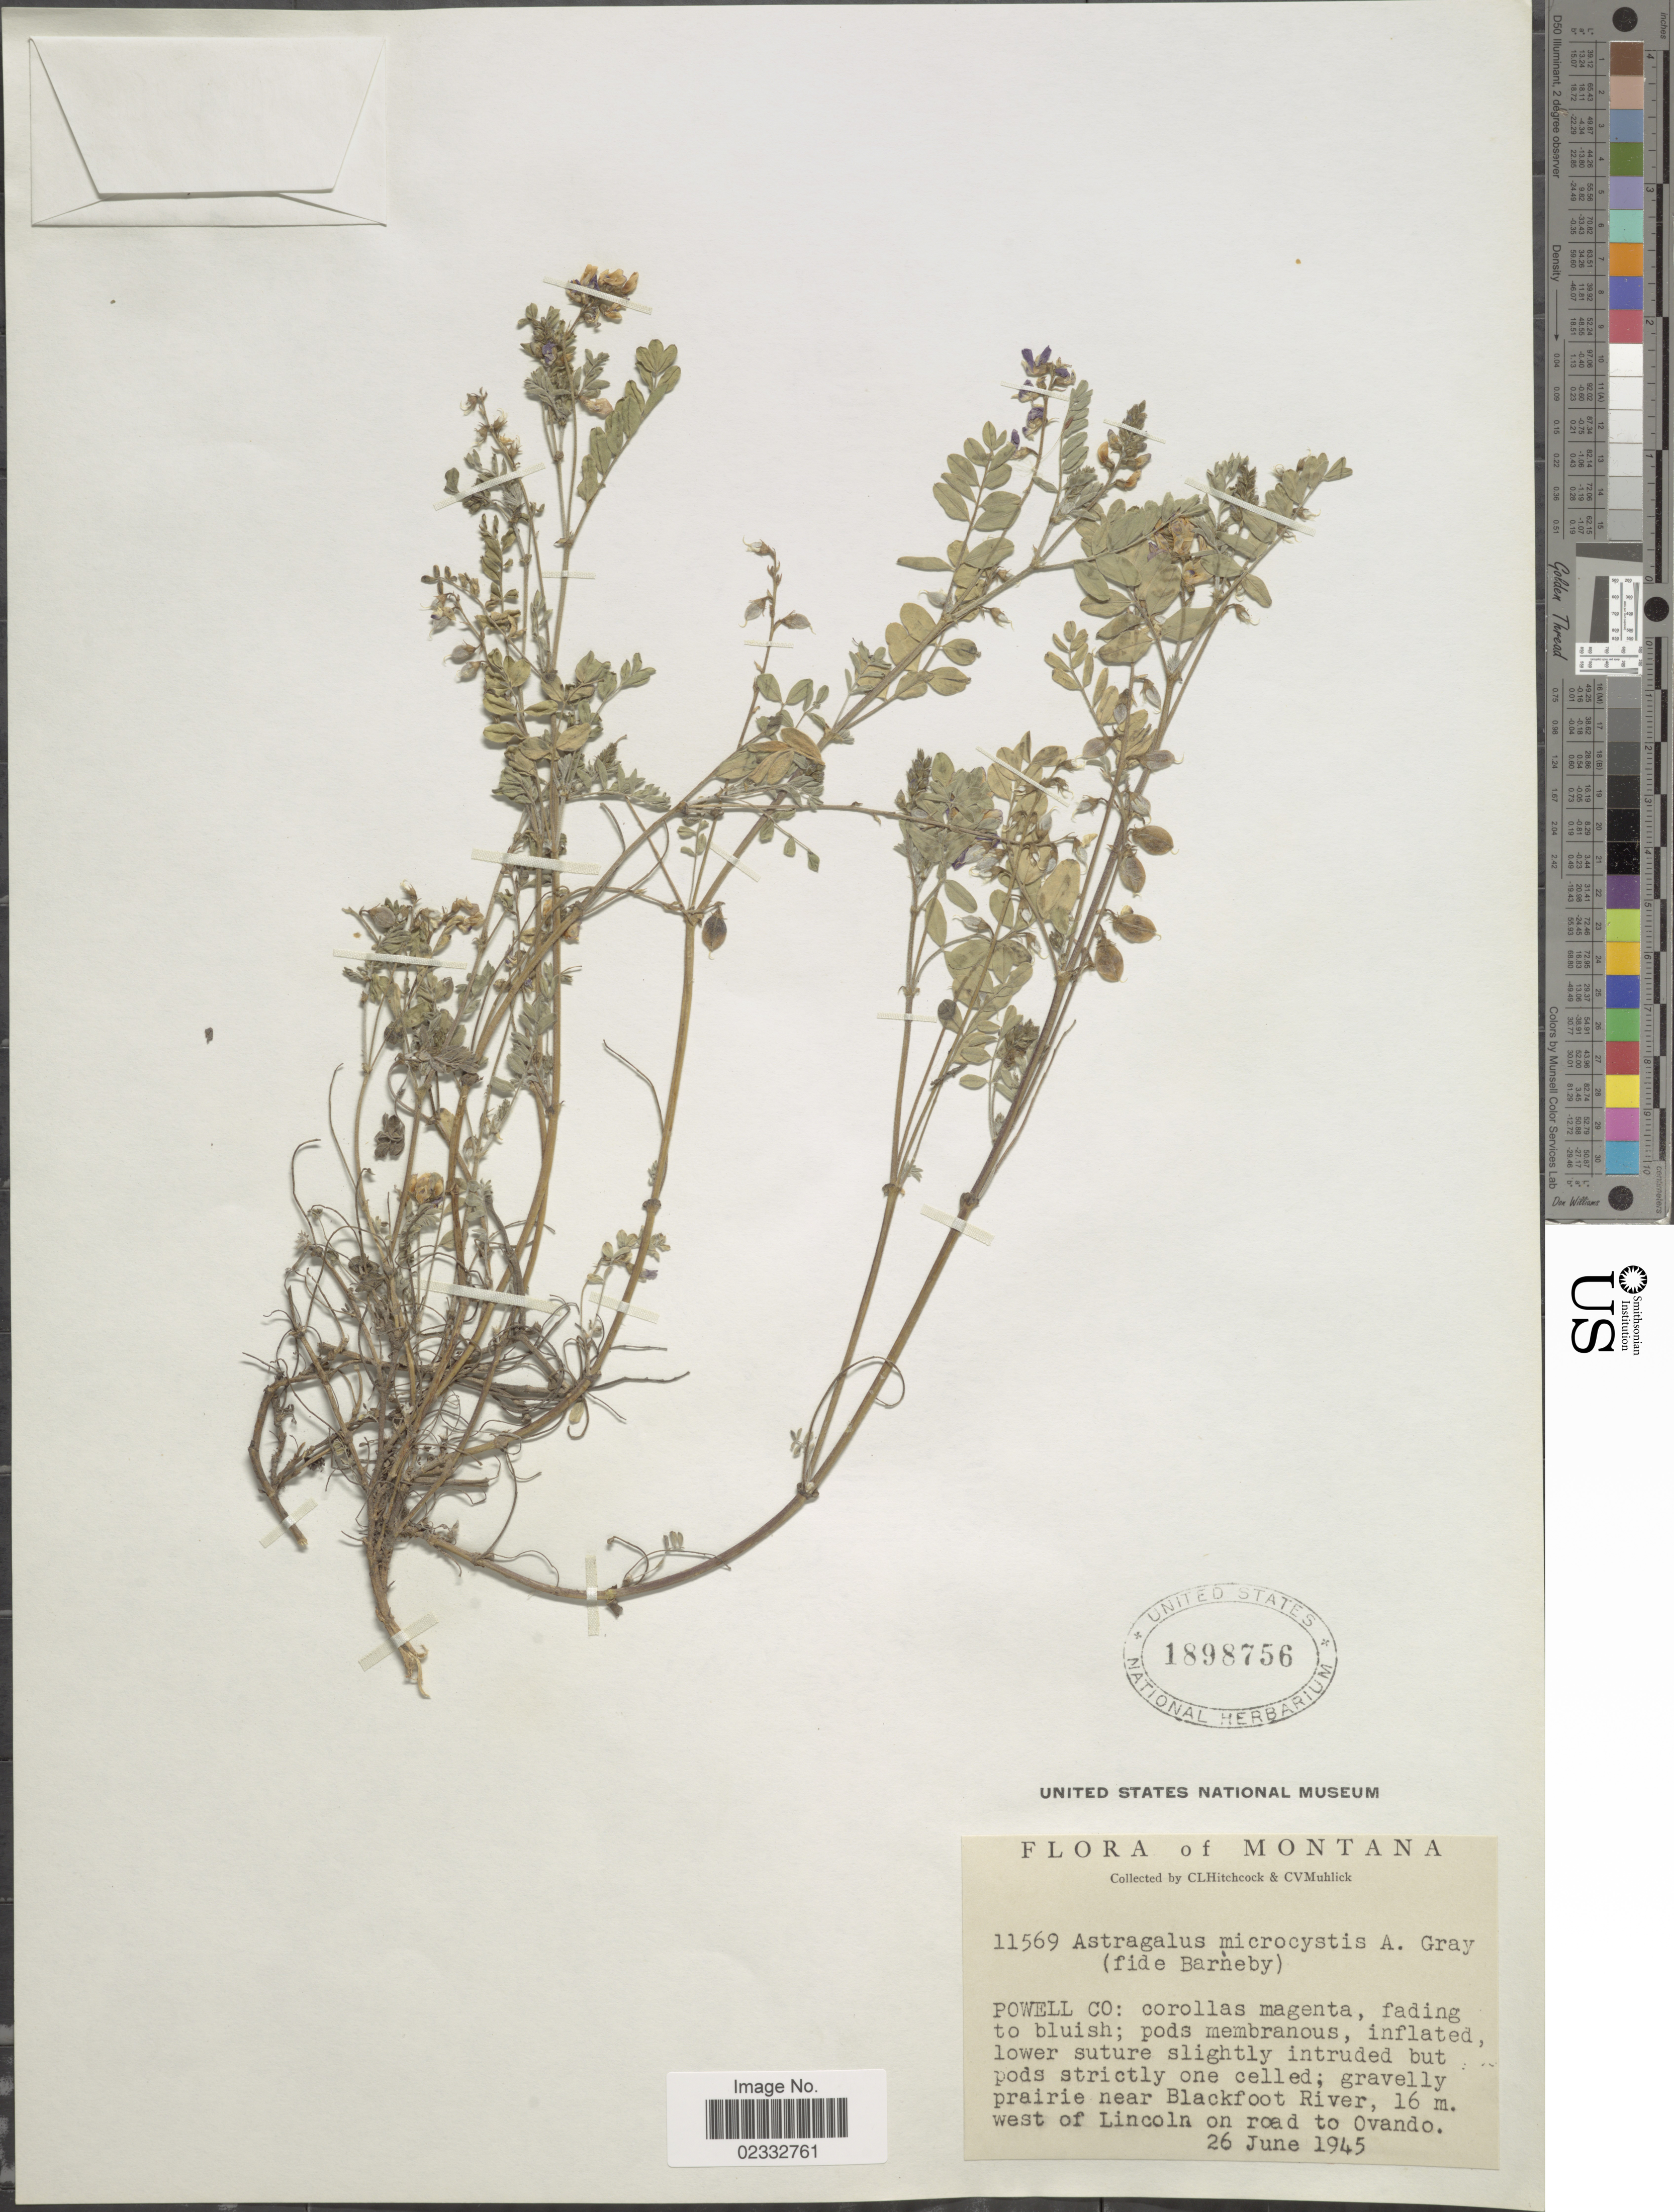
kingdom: Plantae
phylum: Tracheophyta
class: Magnoliopsida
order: Fabales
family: Fabaceae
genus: Astragalus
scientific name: Astragalus microcystis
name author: A. Gray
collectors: C. L. Hitchcock & C. V. Muhlick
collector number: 11569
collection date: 1945-06-26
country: United States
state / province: Montana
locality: Powell Co: gravelly near Blackfoot River, 16 m. west of Lincoln on road to Ovando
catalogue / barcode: US 1898756